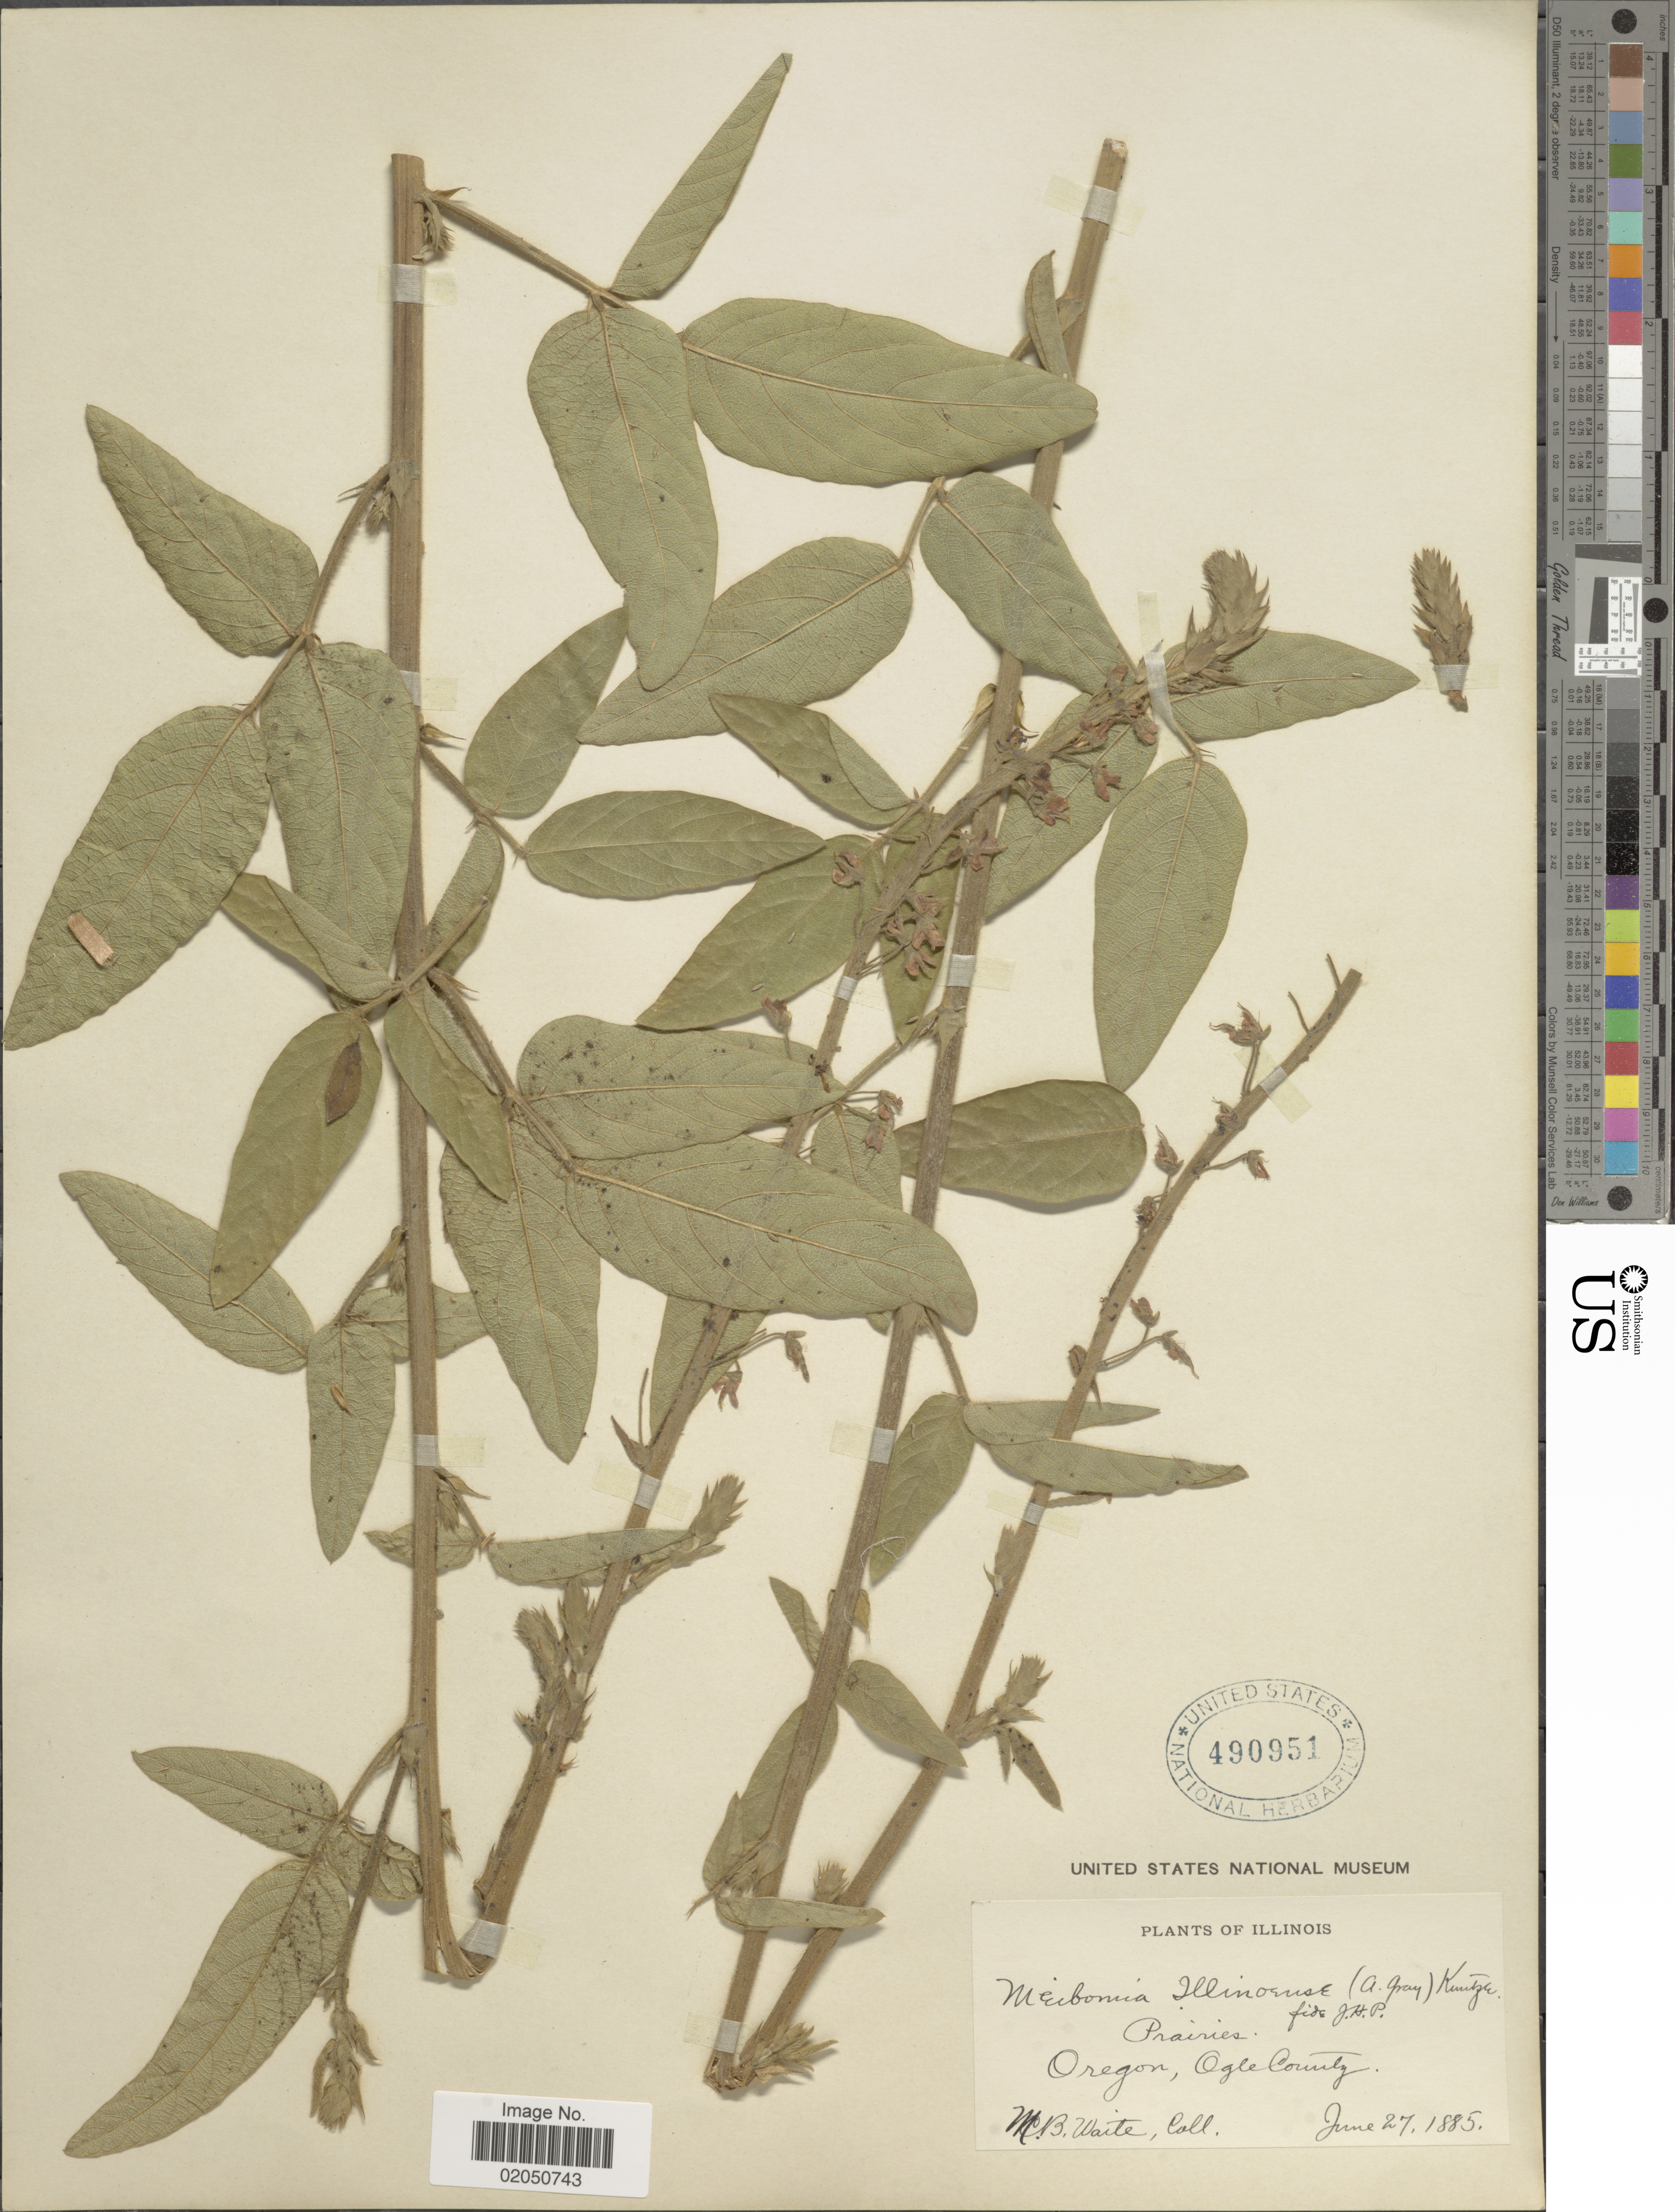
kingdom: Plantae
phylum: Tracheophyta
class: Magnoliopsida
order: Fabales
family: Fabaceae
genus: Desmodium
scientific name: Desmodium illinoense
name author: A. Gray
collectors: M. B. Waite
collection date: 1885-06-27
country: United States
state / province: Illinois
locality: Oregon, Ogle County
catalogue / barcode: US 490951